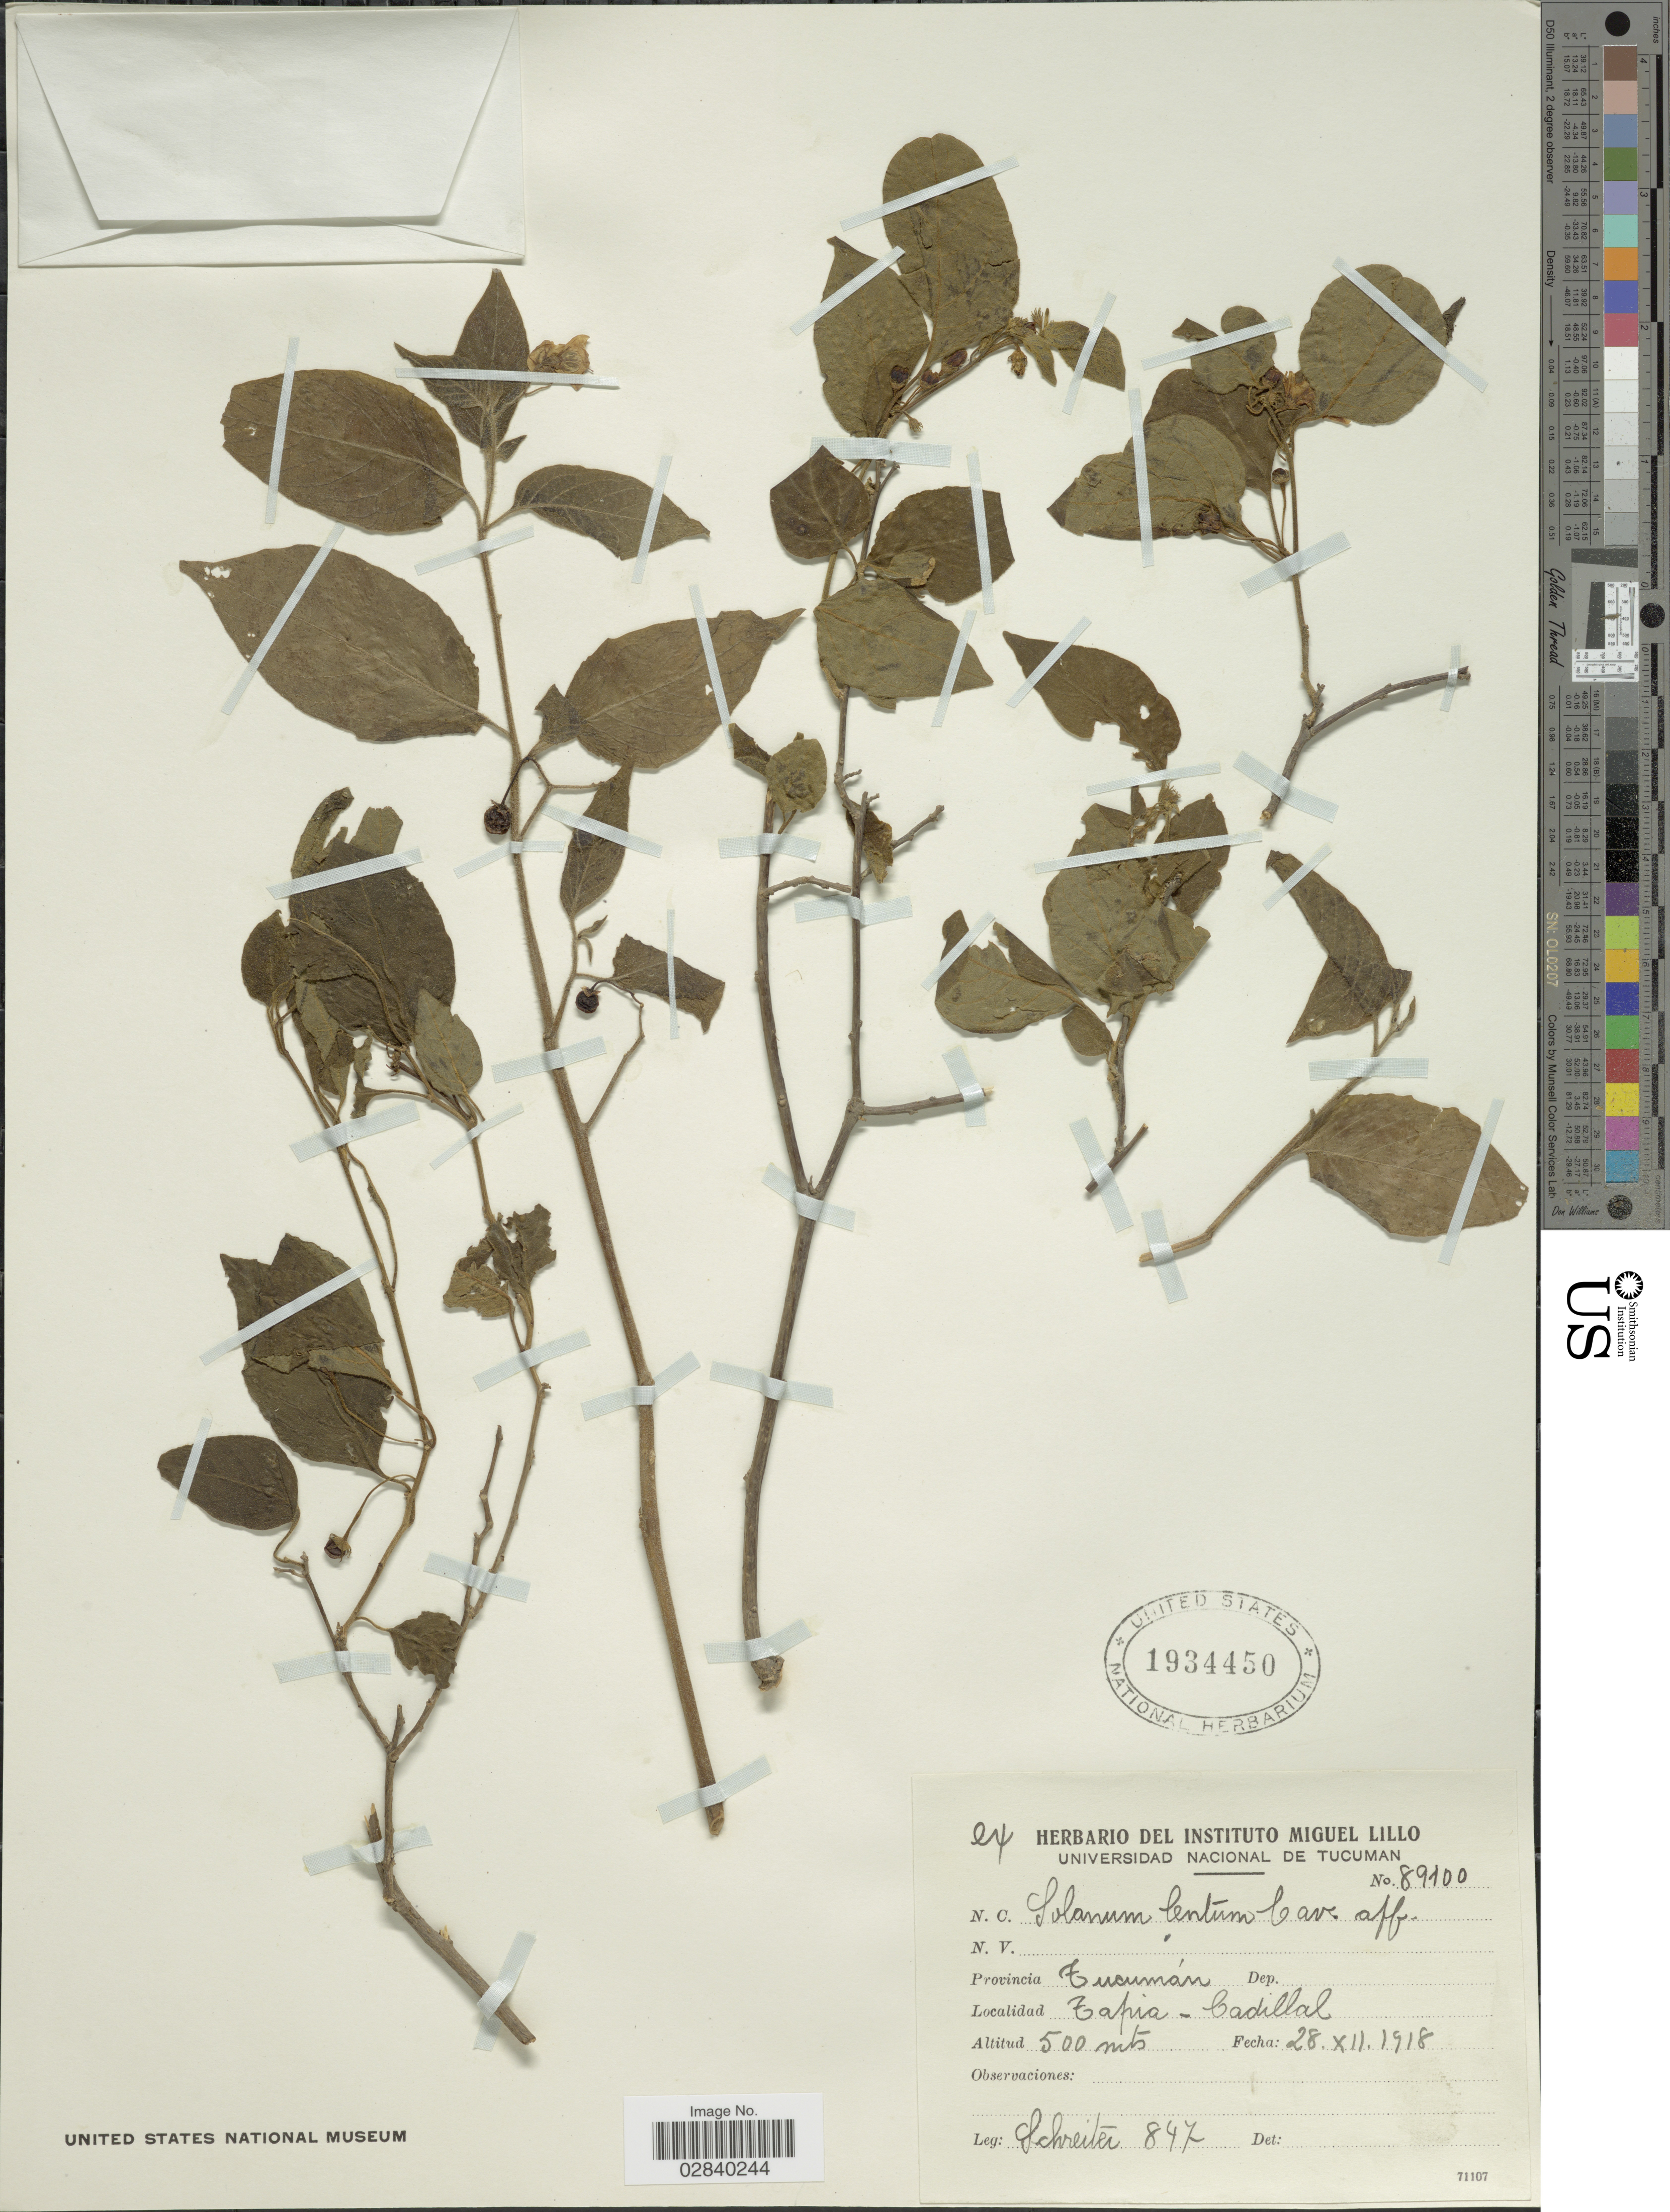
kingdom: Plantae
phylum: Tracheophyta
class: Magnoliopsida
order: Solanales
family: Solanaceae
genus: Lycianthes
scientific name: Lycianthes lenta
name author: (Cav.) Bitter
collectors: -. Schreiter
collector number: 847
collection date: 1918-12-28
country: Argentina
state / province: Tucuman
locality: Provincia Tucumán, Tapia-Cadillal.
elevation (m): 500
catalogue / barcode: US 1934450